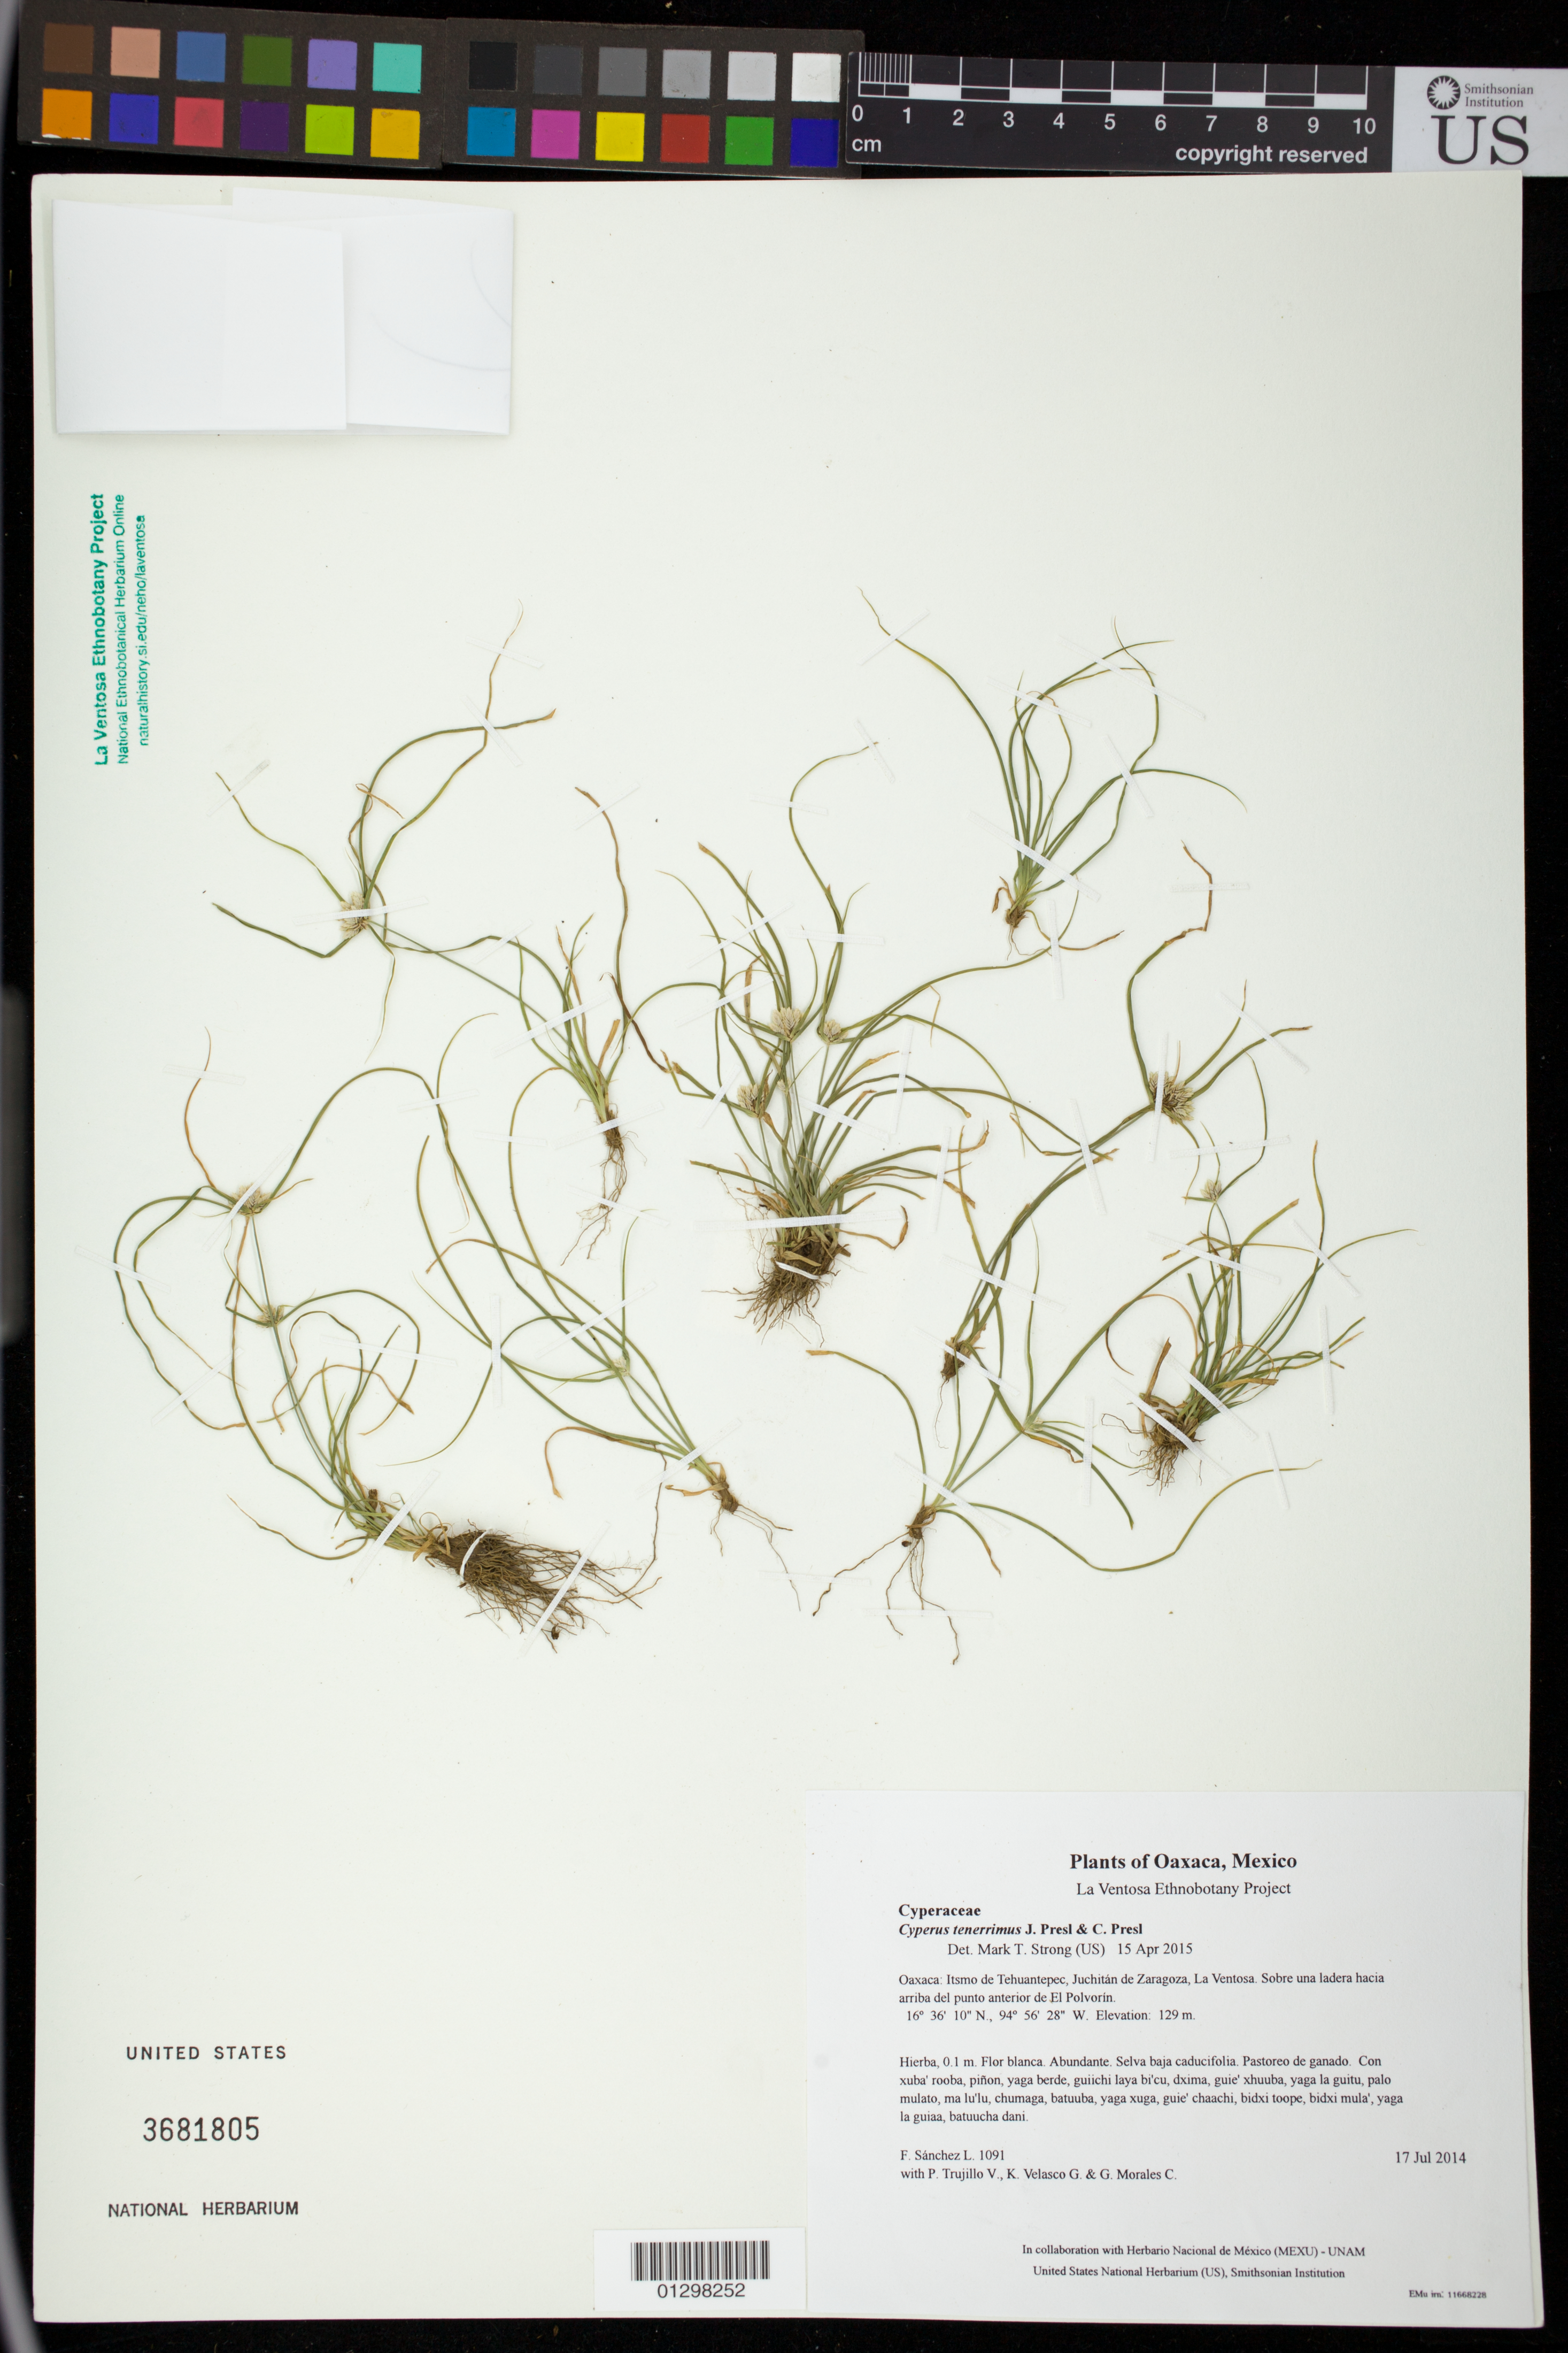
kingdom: Plantae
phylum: Tracheophyta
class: Liliopsida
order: Poales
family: Cyperaceae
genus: Cyperus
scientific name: Cyperus tenerrimus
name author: J. Presl & C. Presl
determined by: Strong, M. T., (US), Smithsonian Institution - National Museum of Natural History (UNITED STATES)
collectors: F. Sánchez L., P. Trujillo V., K. Velasco G. & G. Morales C.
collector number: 1091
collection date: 2014-07-17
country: Mexico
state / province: Oaxaca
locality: Itsmo de Tehuantepec, Juchitán de Zaragoza, La Ventosa. Sobre una ladera hacia arriba del punto anterior de El Polvorín.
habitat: Selva baja caducifolia. Pastoreo de ganado.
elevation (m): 129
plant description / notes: MEXU, US; Guixi. 0.1 m. Guie' naquichi'. Stale.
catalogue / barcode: US 3681805